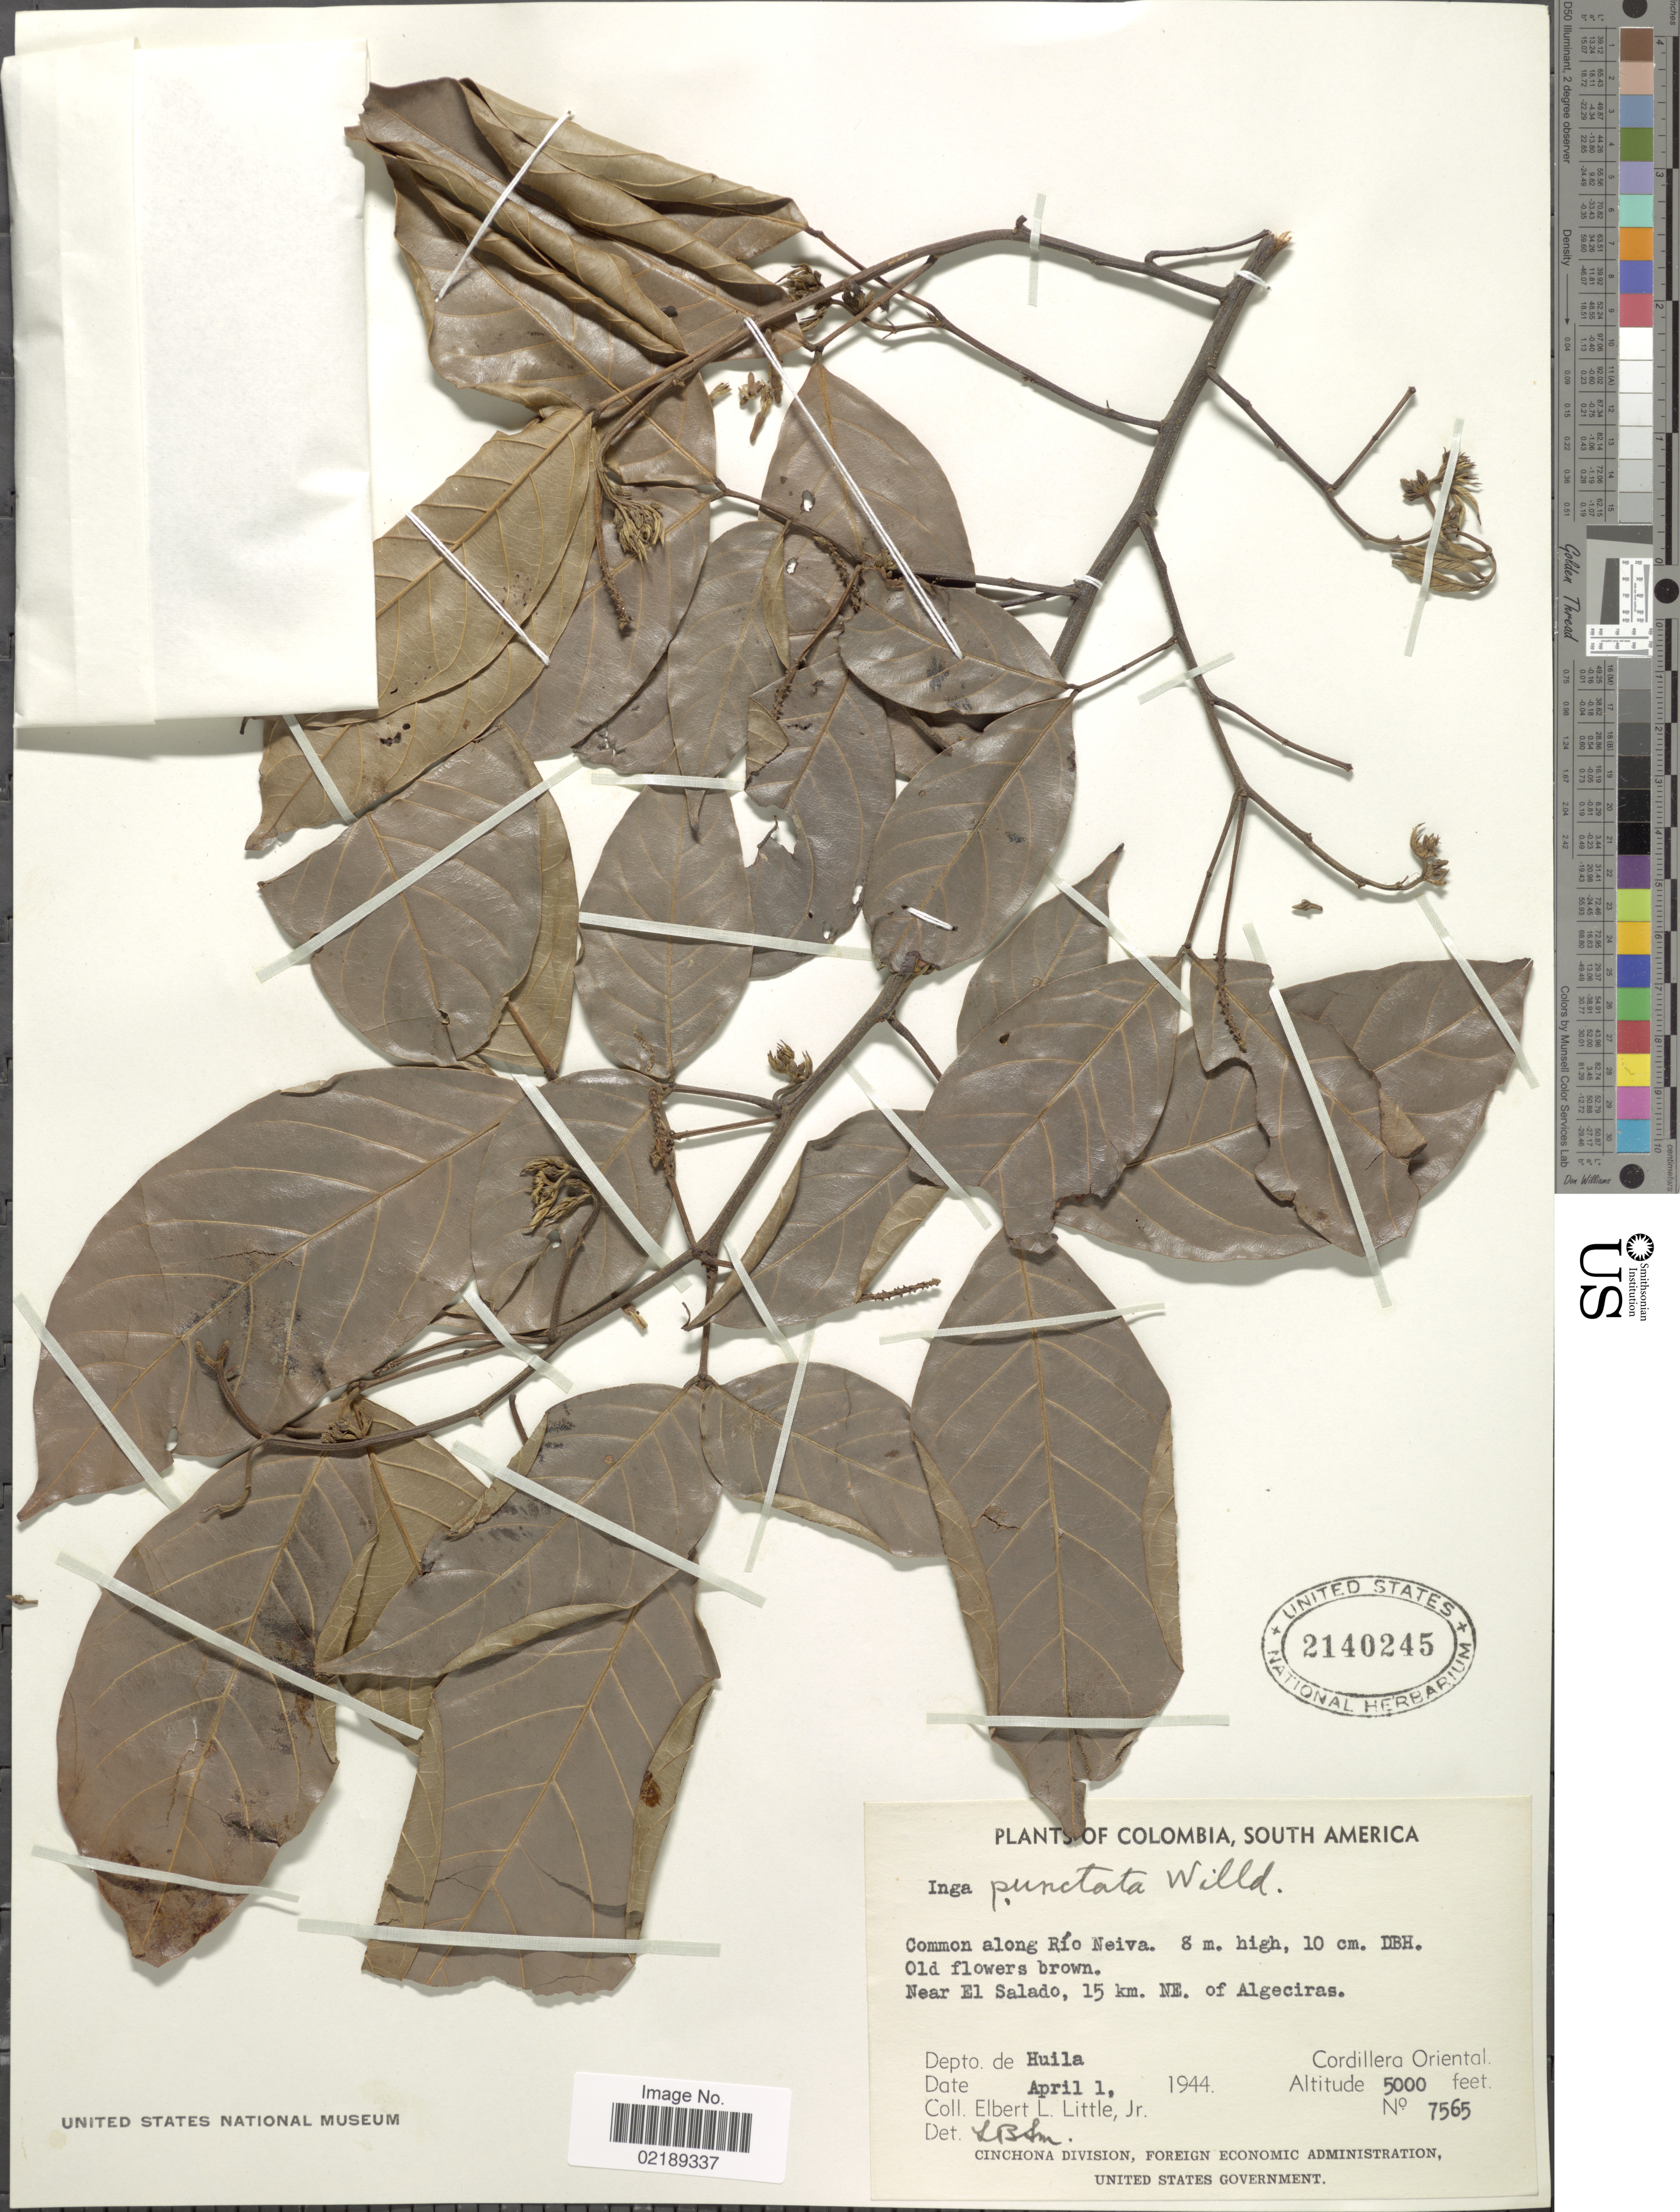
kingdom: Plantae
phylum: Tracheophyta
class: Magnoliopsida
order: Fabales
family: Fabaceae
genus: Inga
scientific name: Inga punctata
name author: Willd.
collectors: E. L. Little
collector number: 7565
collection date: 1944-04-01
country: Colombia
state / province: Huila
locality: Near El Salado, 15 km. NE. of Algeciras, Cordillera Oriental.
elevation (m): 1524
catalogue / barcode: US 2140245